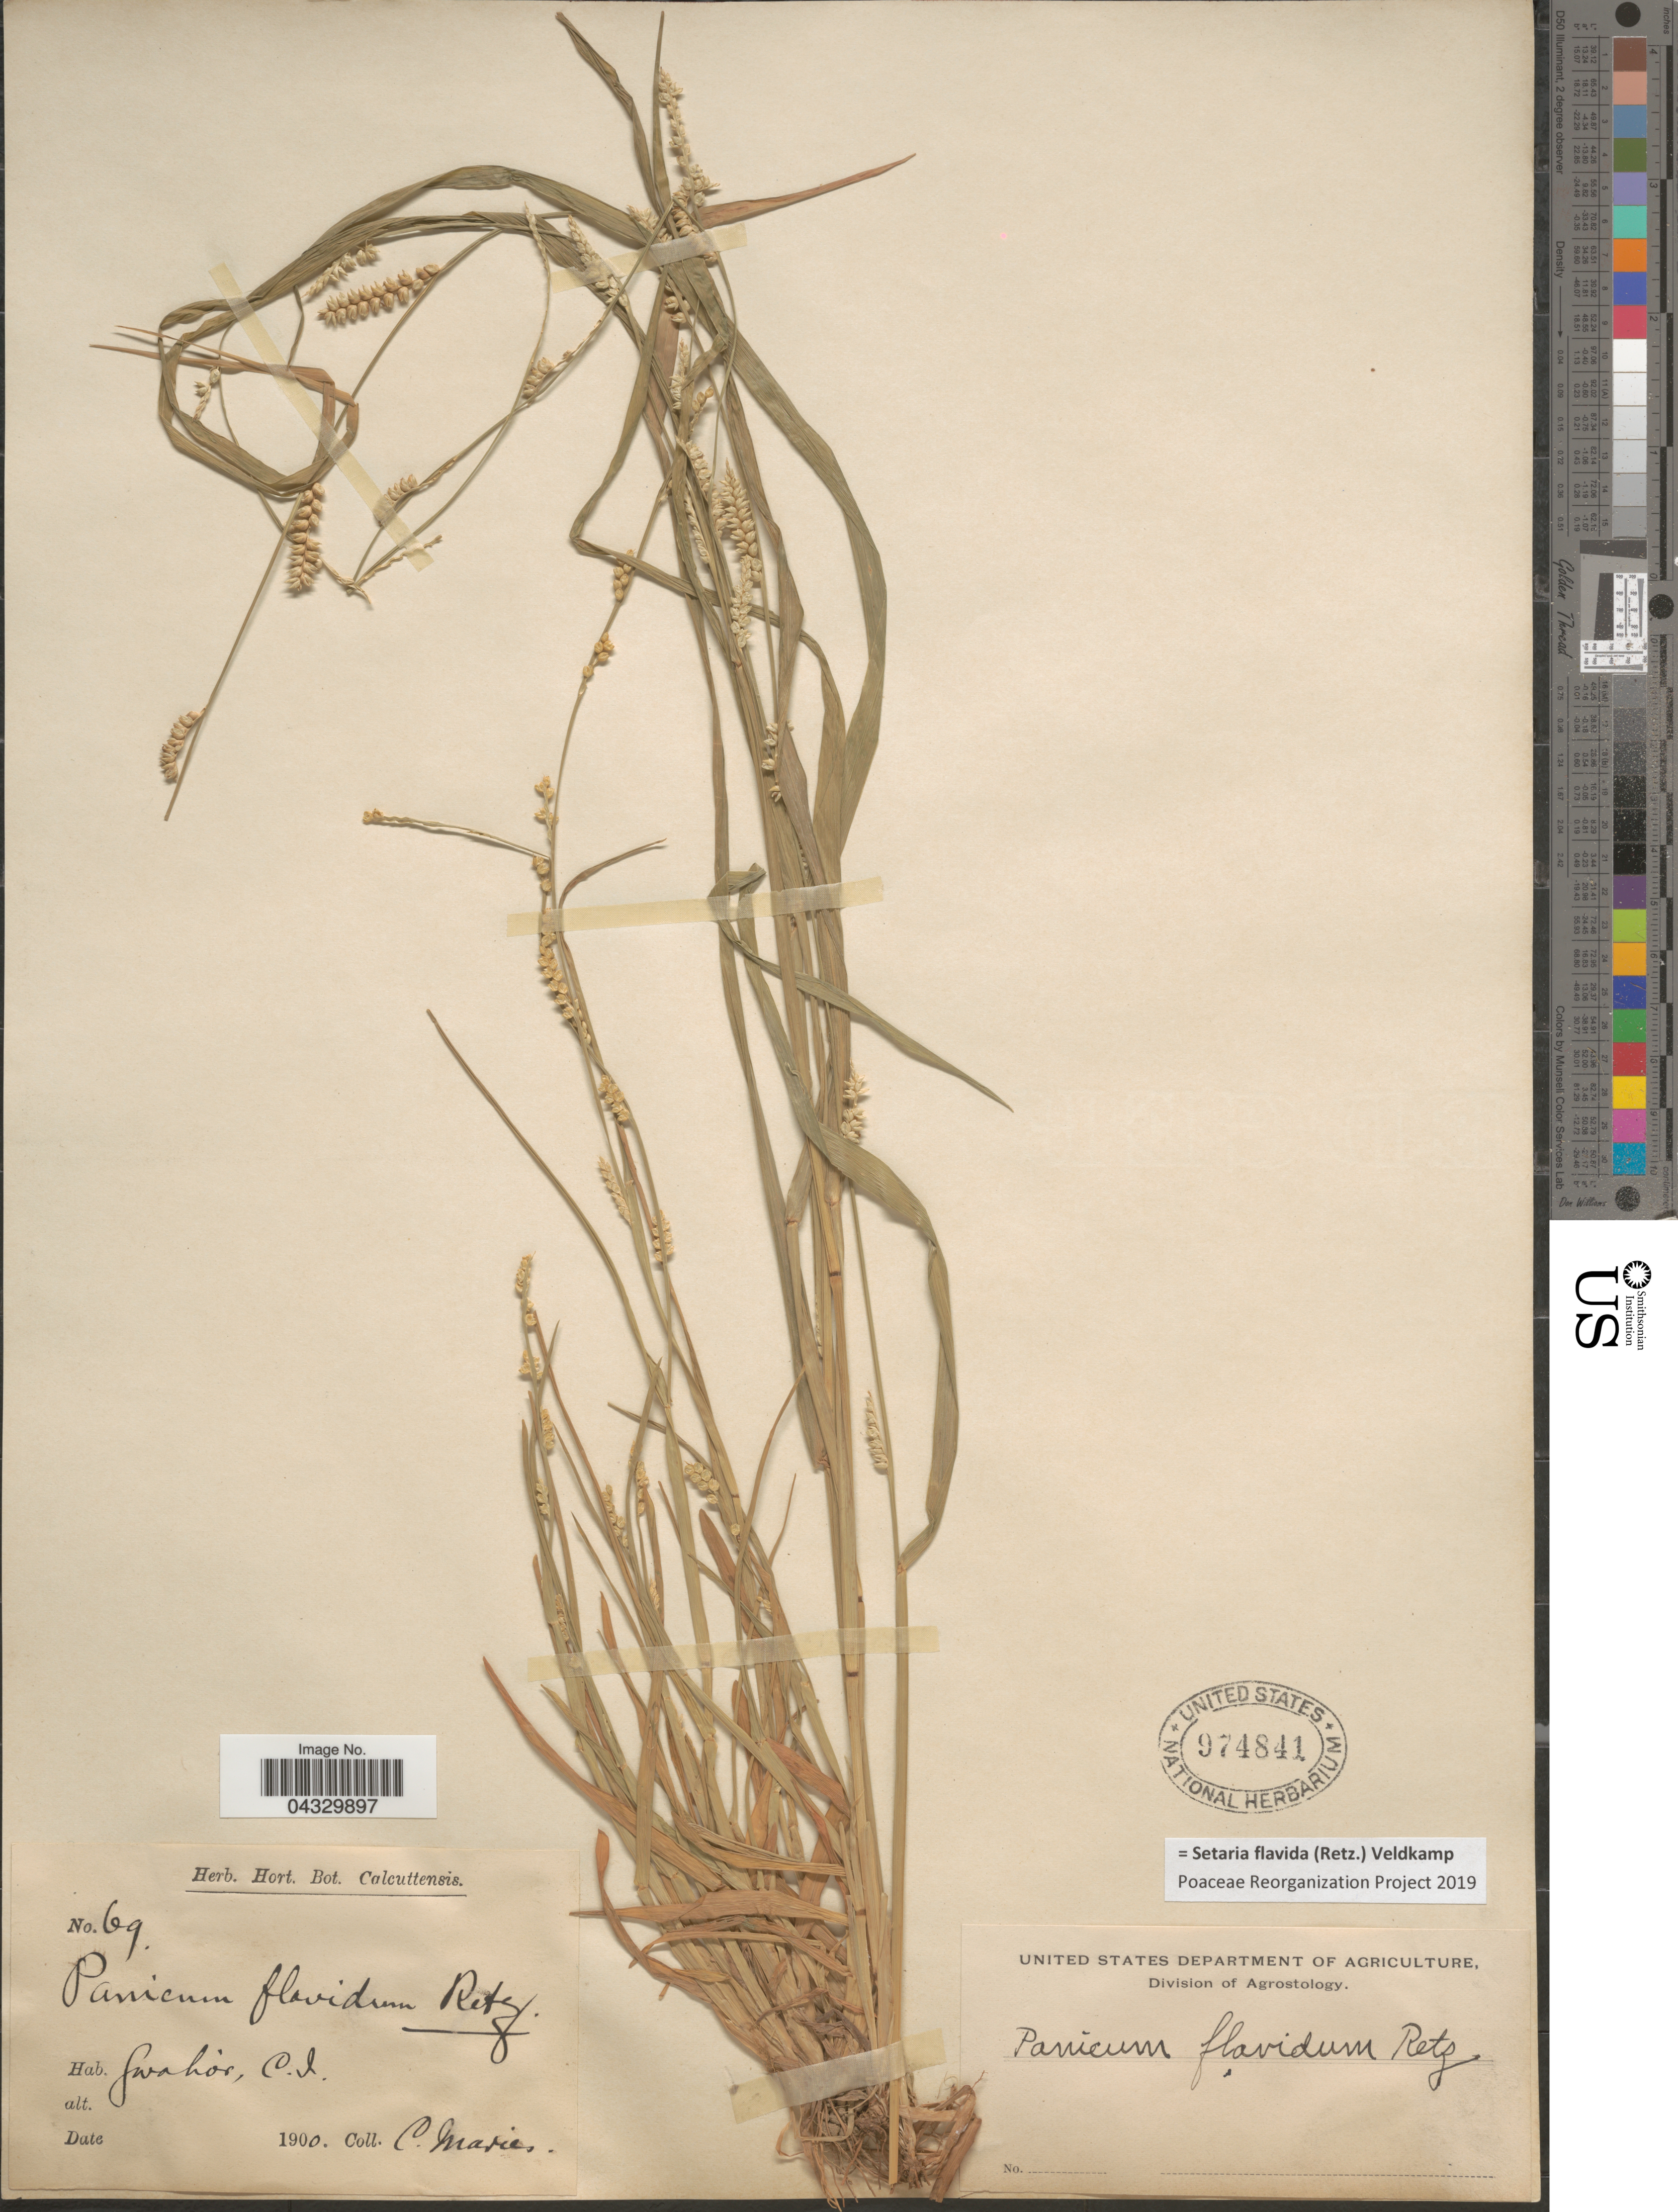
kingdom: Plantae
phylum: Tracheophyta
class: Liliopsida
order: Poales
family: Poaceae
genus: Setaria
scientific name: Setaria flavida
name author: (Retz.) Veldkamp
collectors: C. Maries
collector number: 69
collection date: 1900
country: India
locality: Gwalior, C.I.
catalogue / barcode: US 974841